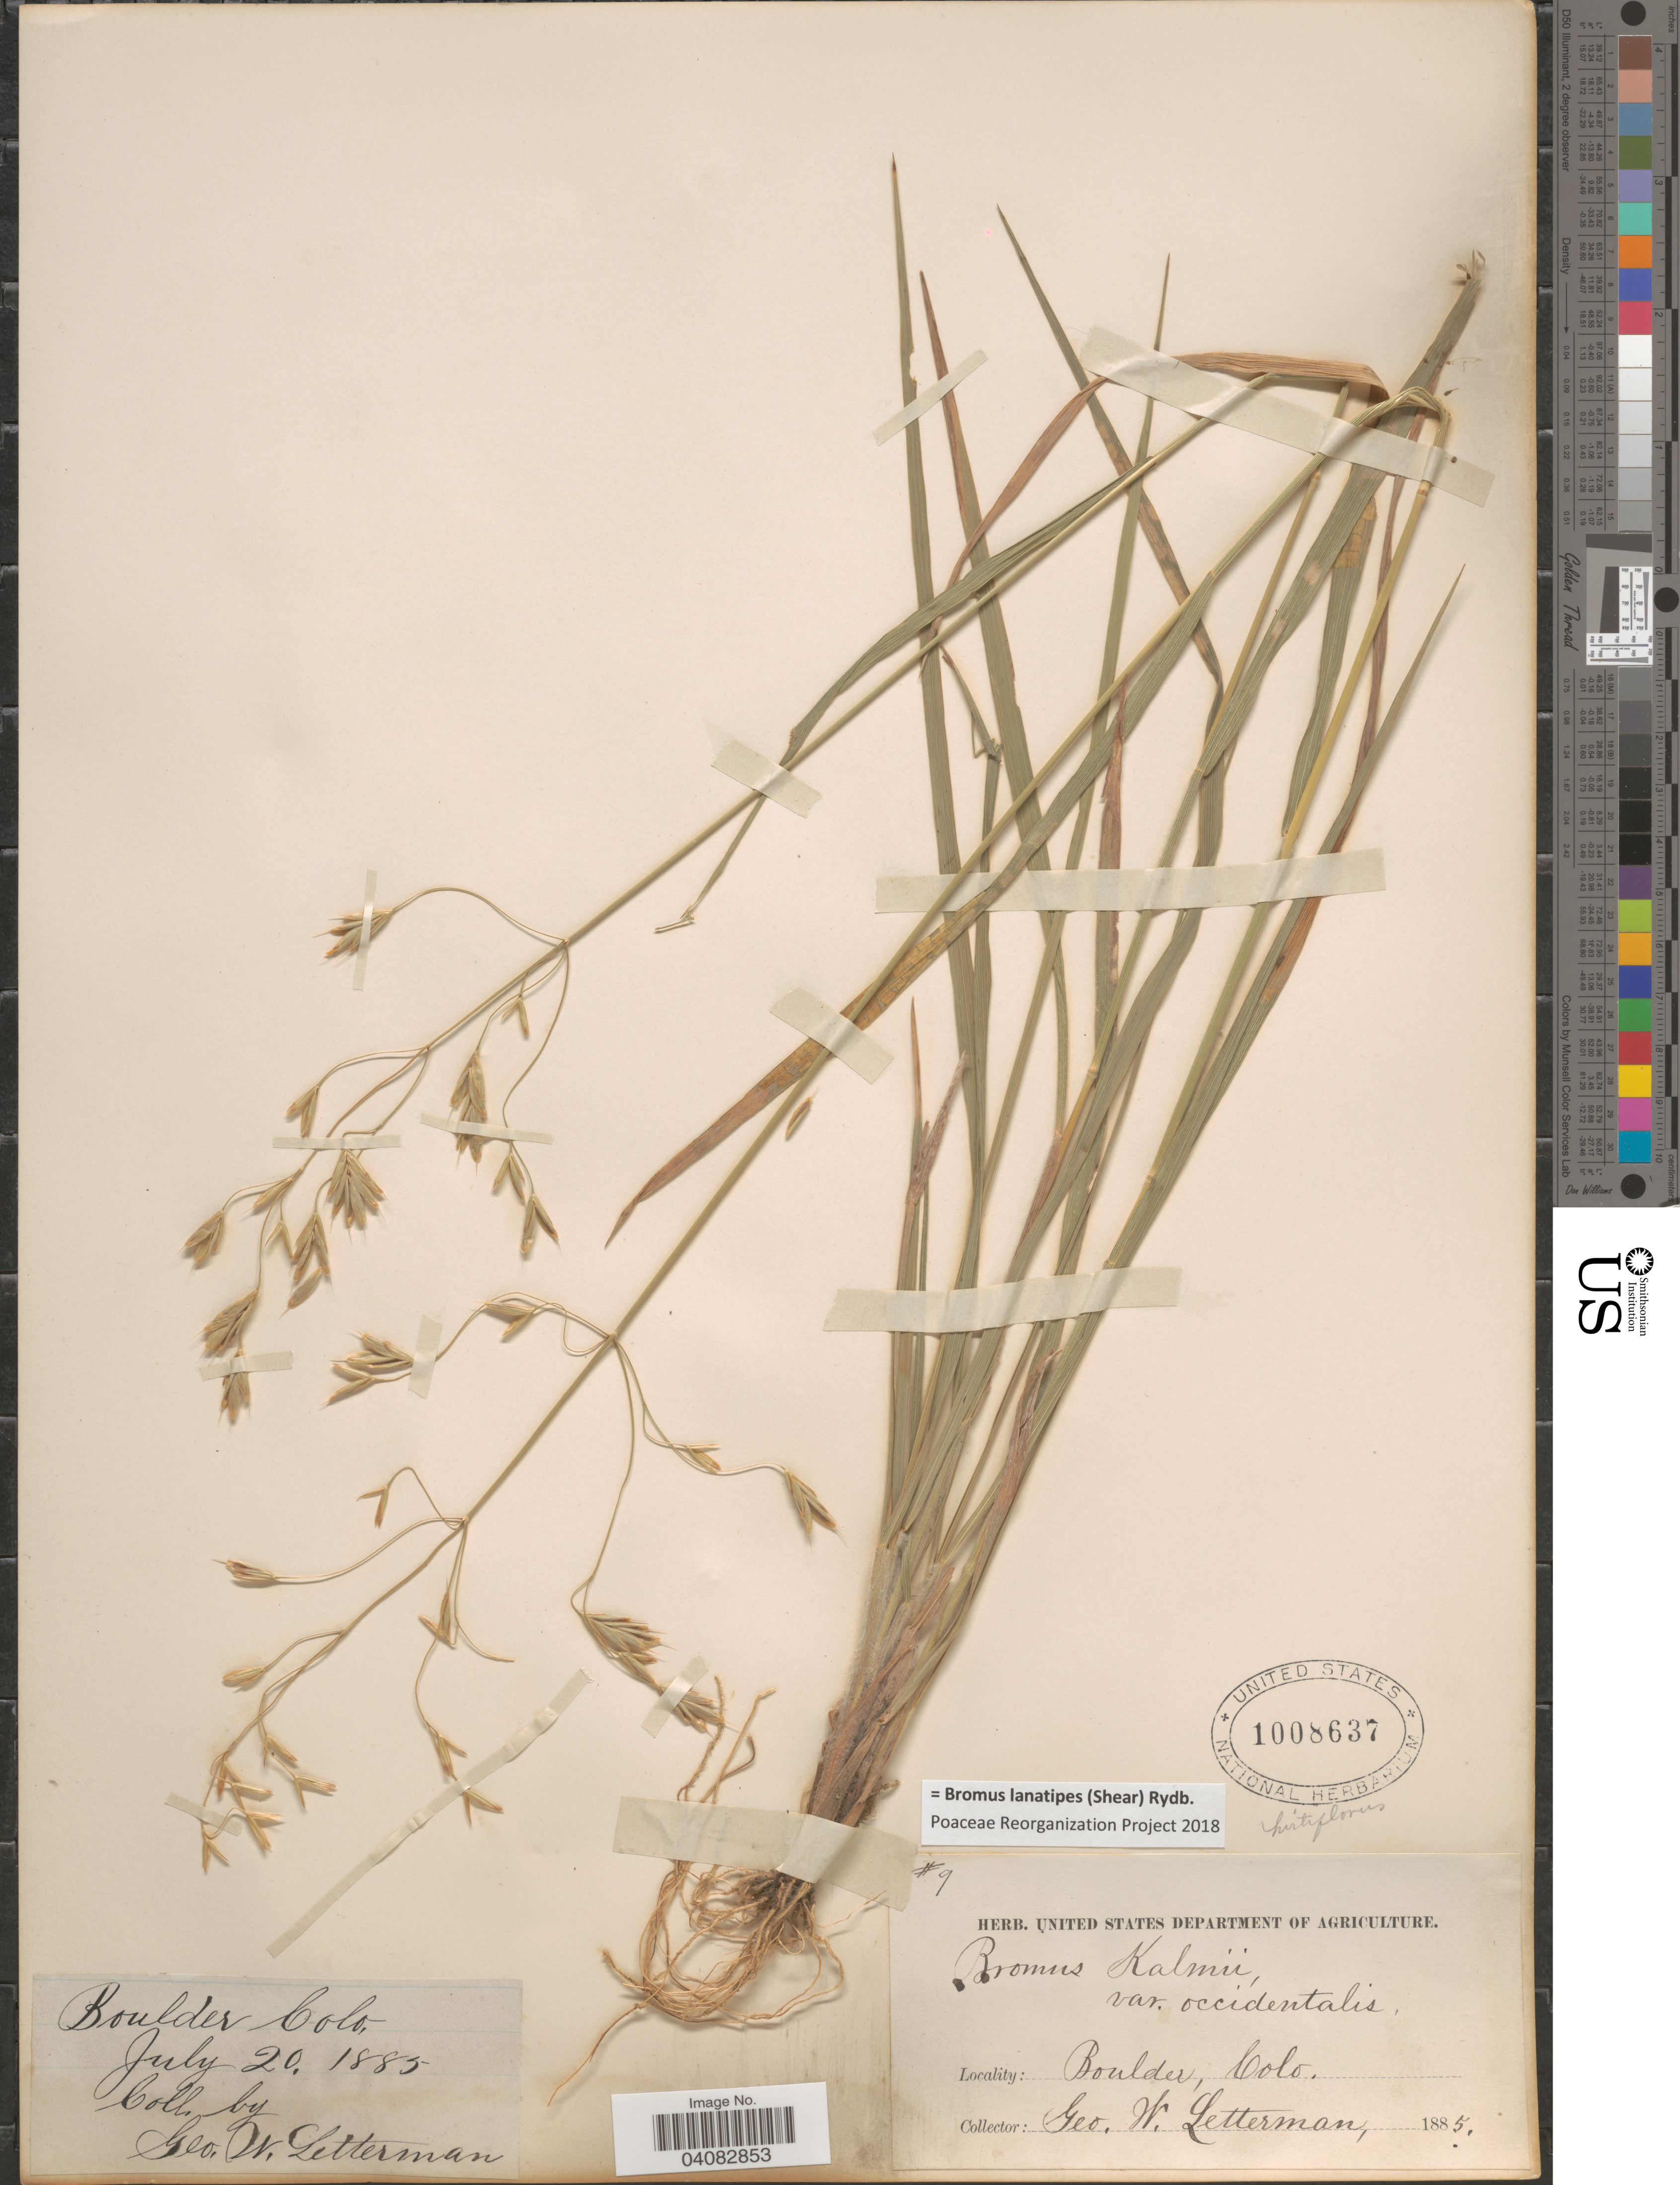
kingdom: Plantae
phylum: Tracheophyta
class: Liliopsida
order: Poales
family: Poaceae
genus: Bromus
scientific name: Bromus lanatipes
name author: (Shear) Rydb.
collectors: G. W. Letterman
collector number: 9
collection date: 1885-07-20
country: United States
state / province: Colorado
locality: Boulder.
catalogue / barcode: US 1008637